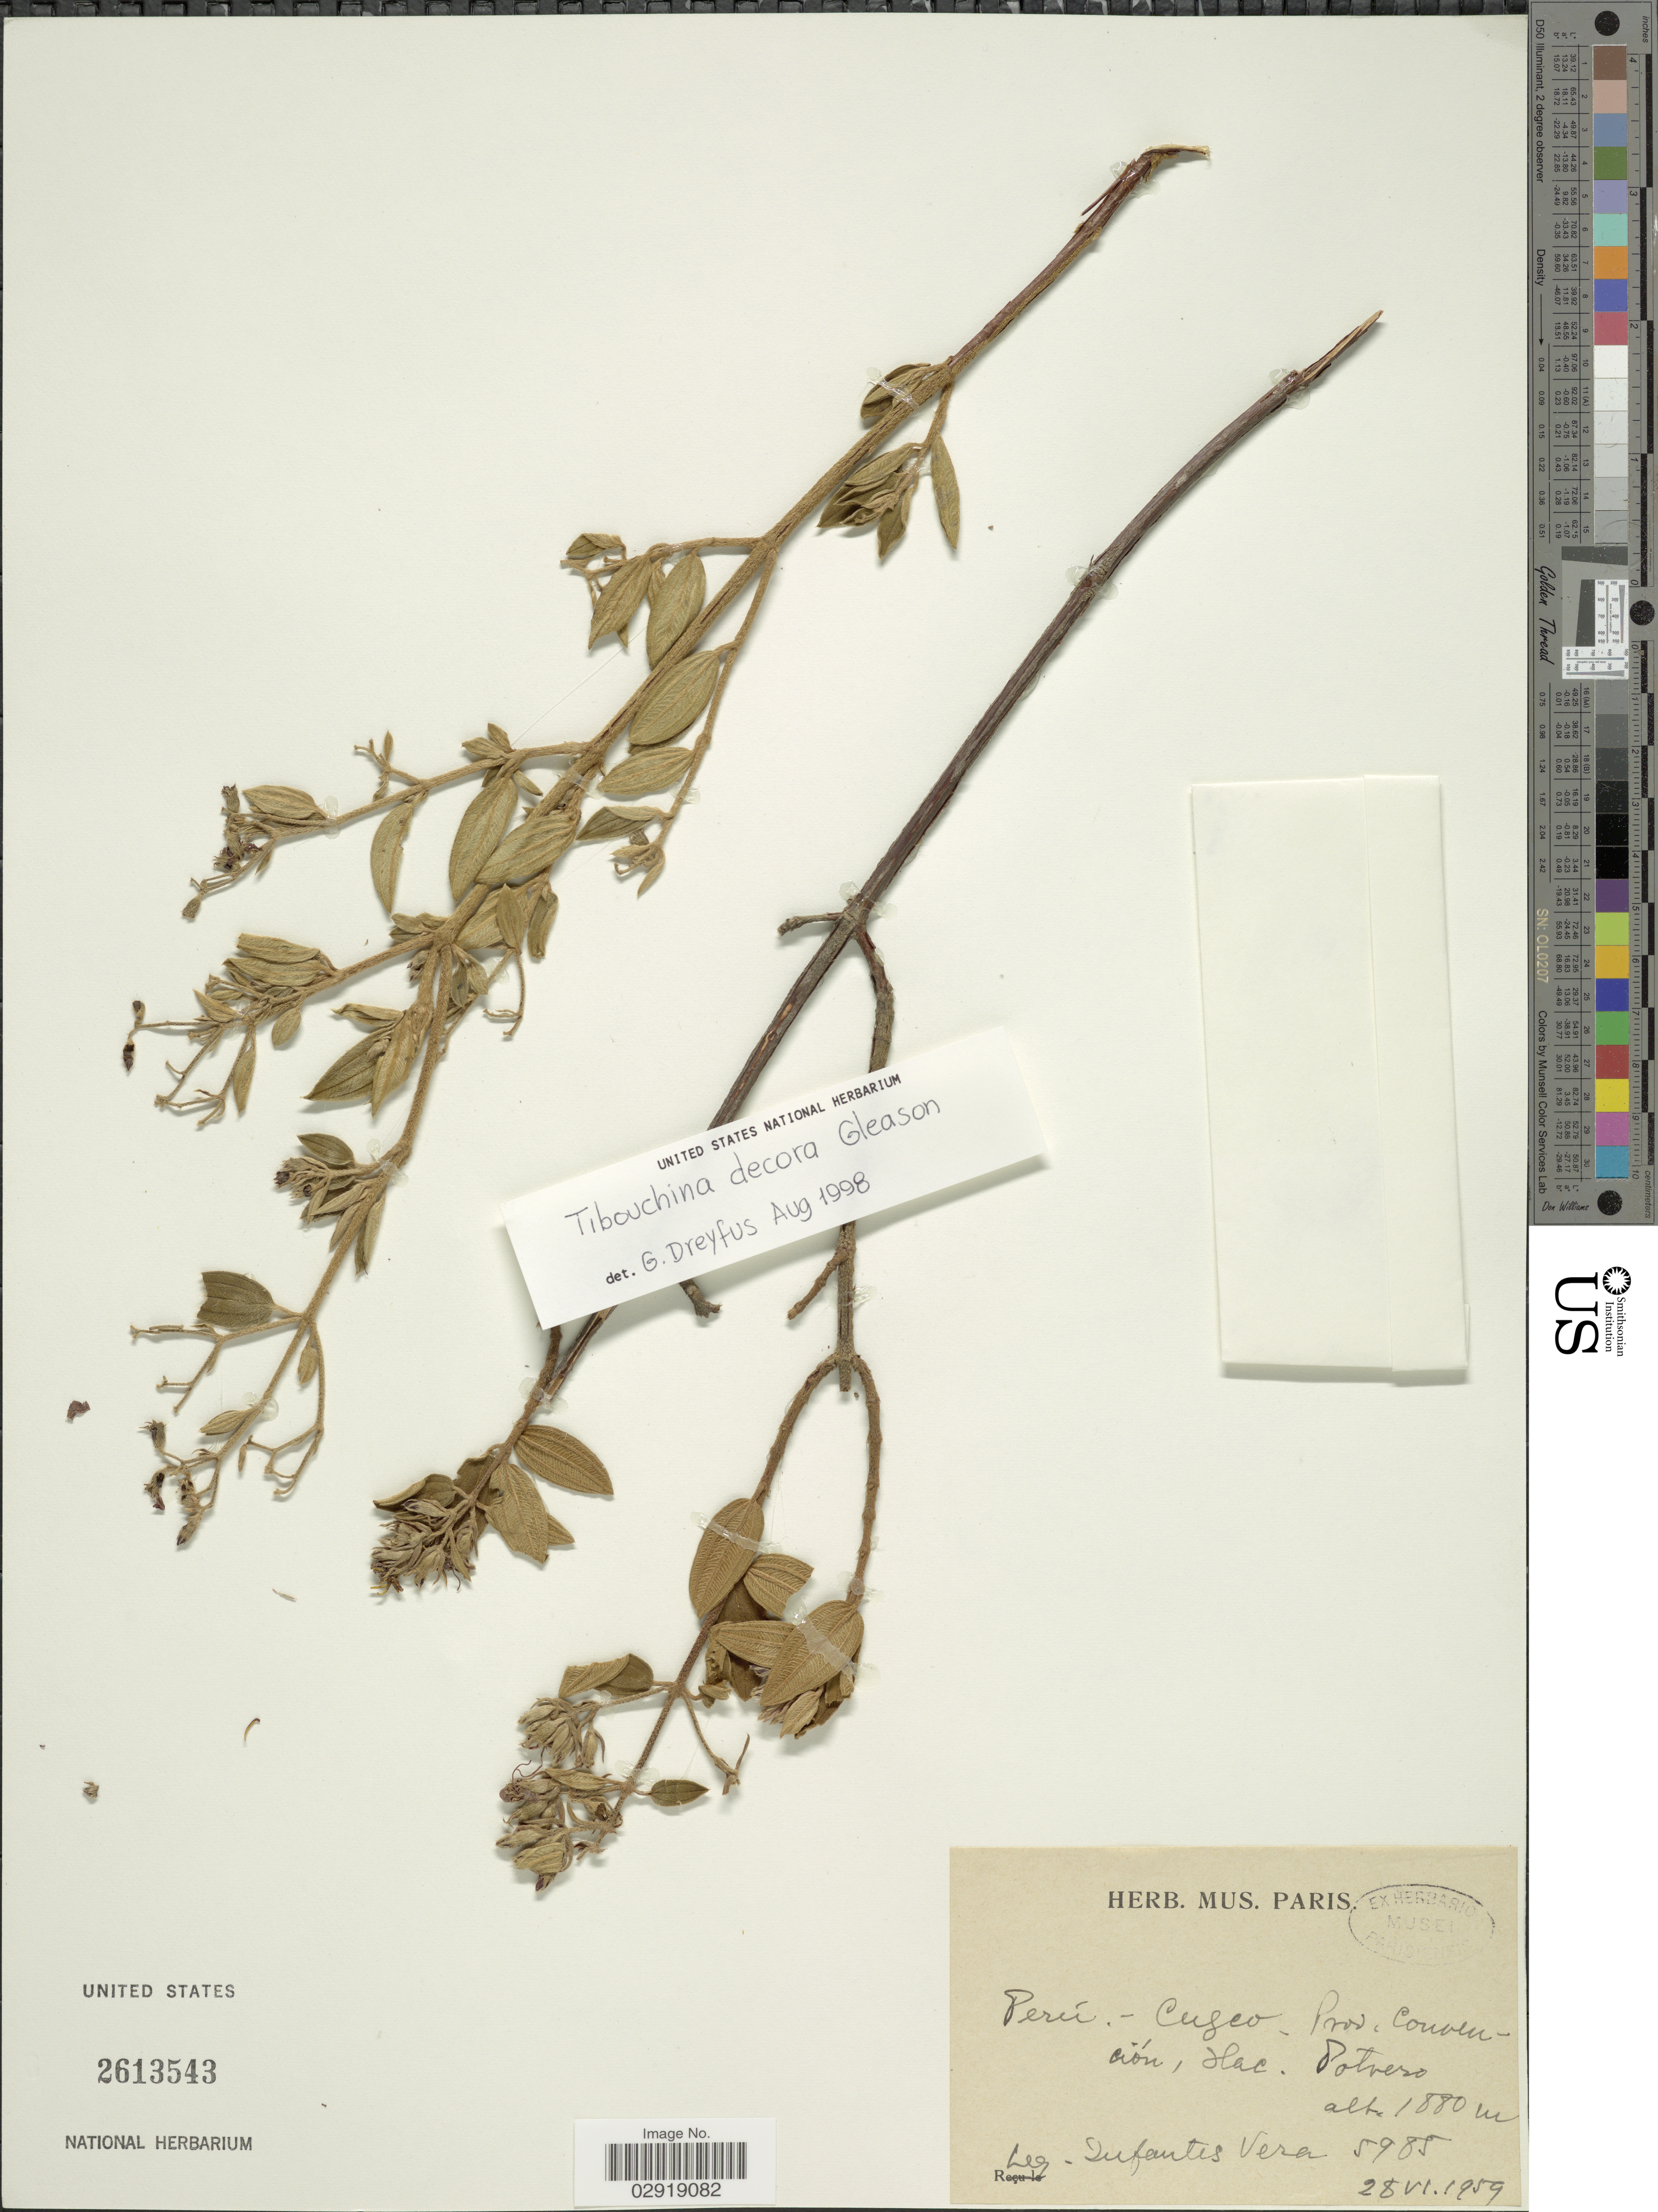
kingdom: Plantae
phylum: Tracheophyta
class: Magnoliopsida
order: Myrtales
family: Melastomataceae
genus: Chaetogastra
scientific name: Chaetogastra decora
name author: (Gleason) P.J.F. Guim. & Michelang.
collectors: I. Vera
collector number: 5985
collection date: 1959-06-28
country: Peru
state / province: Cusco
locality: Prov. Convención, Hac. Potrero.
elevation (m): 1880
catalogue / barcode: US 2613543